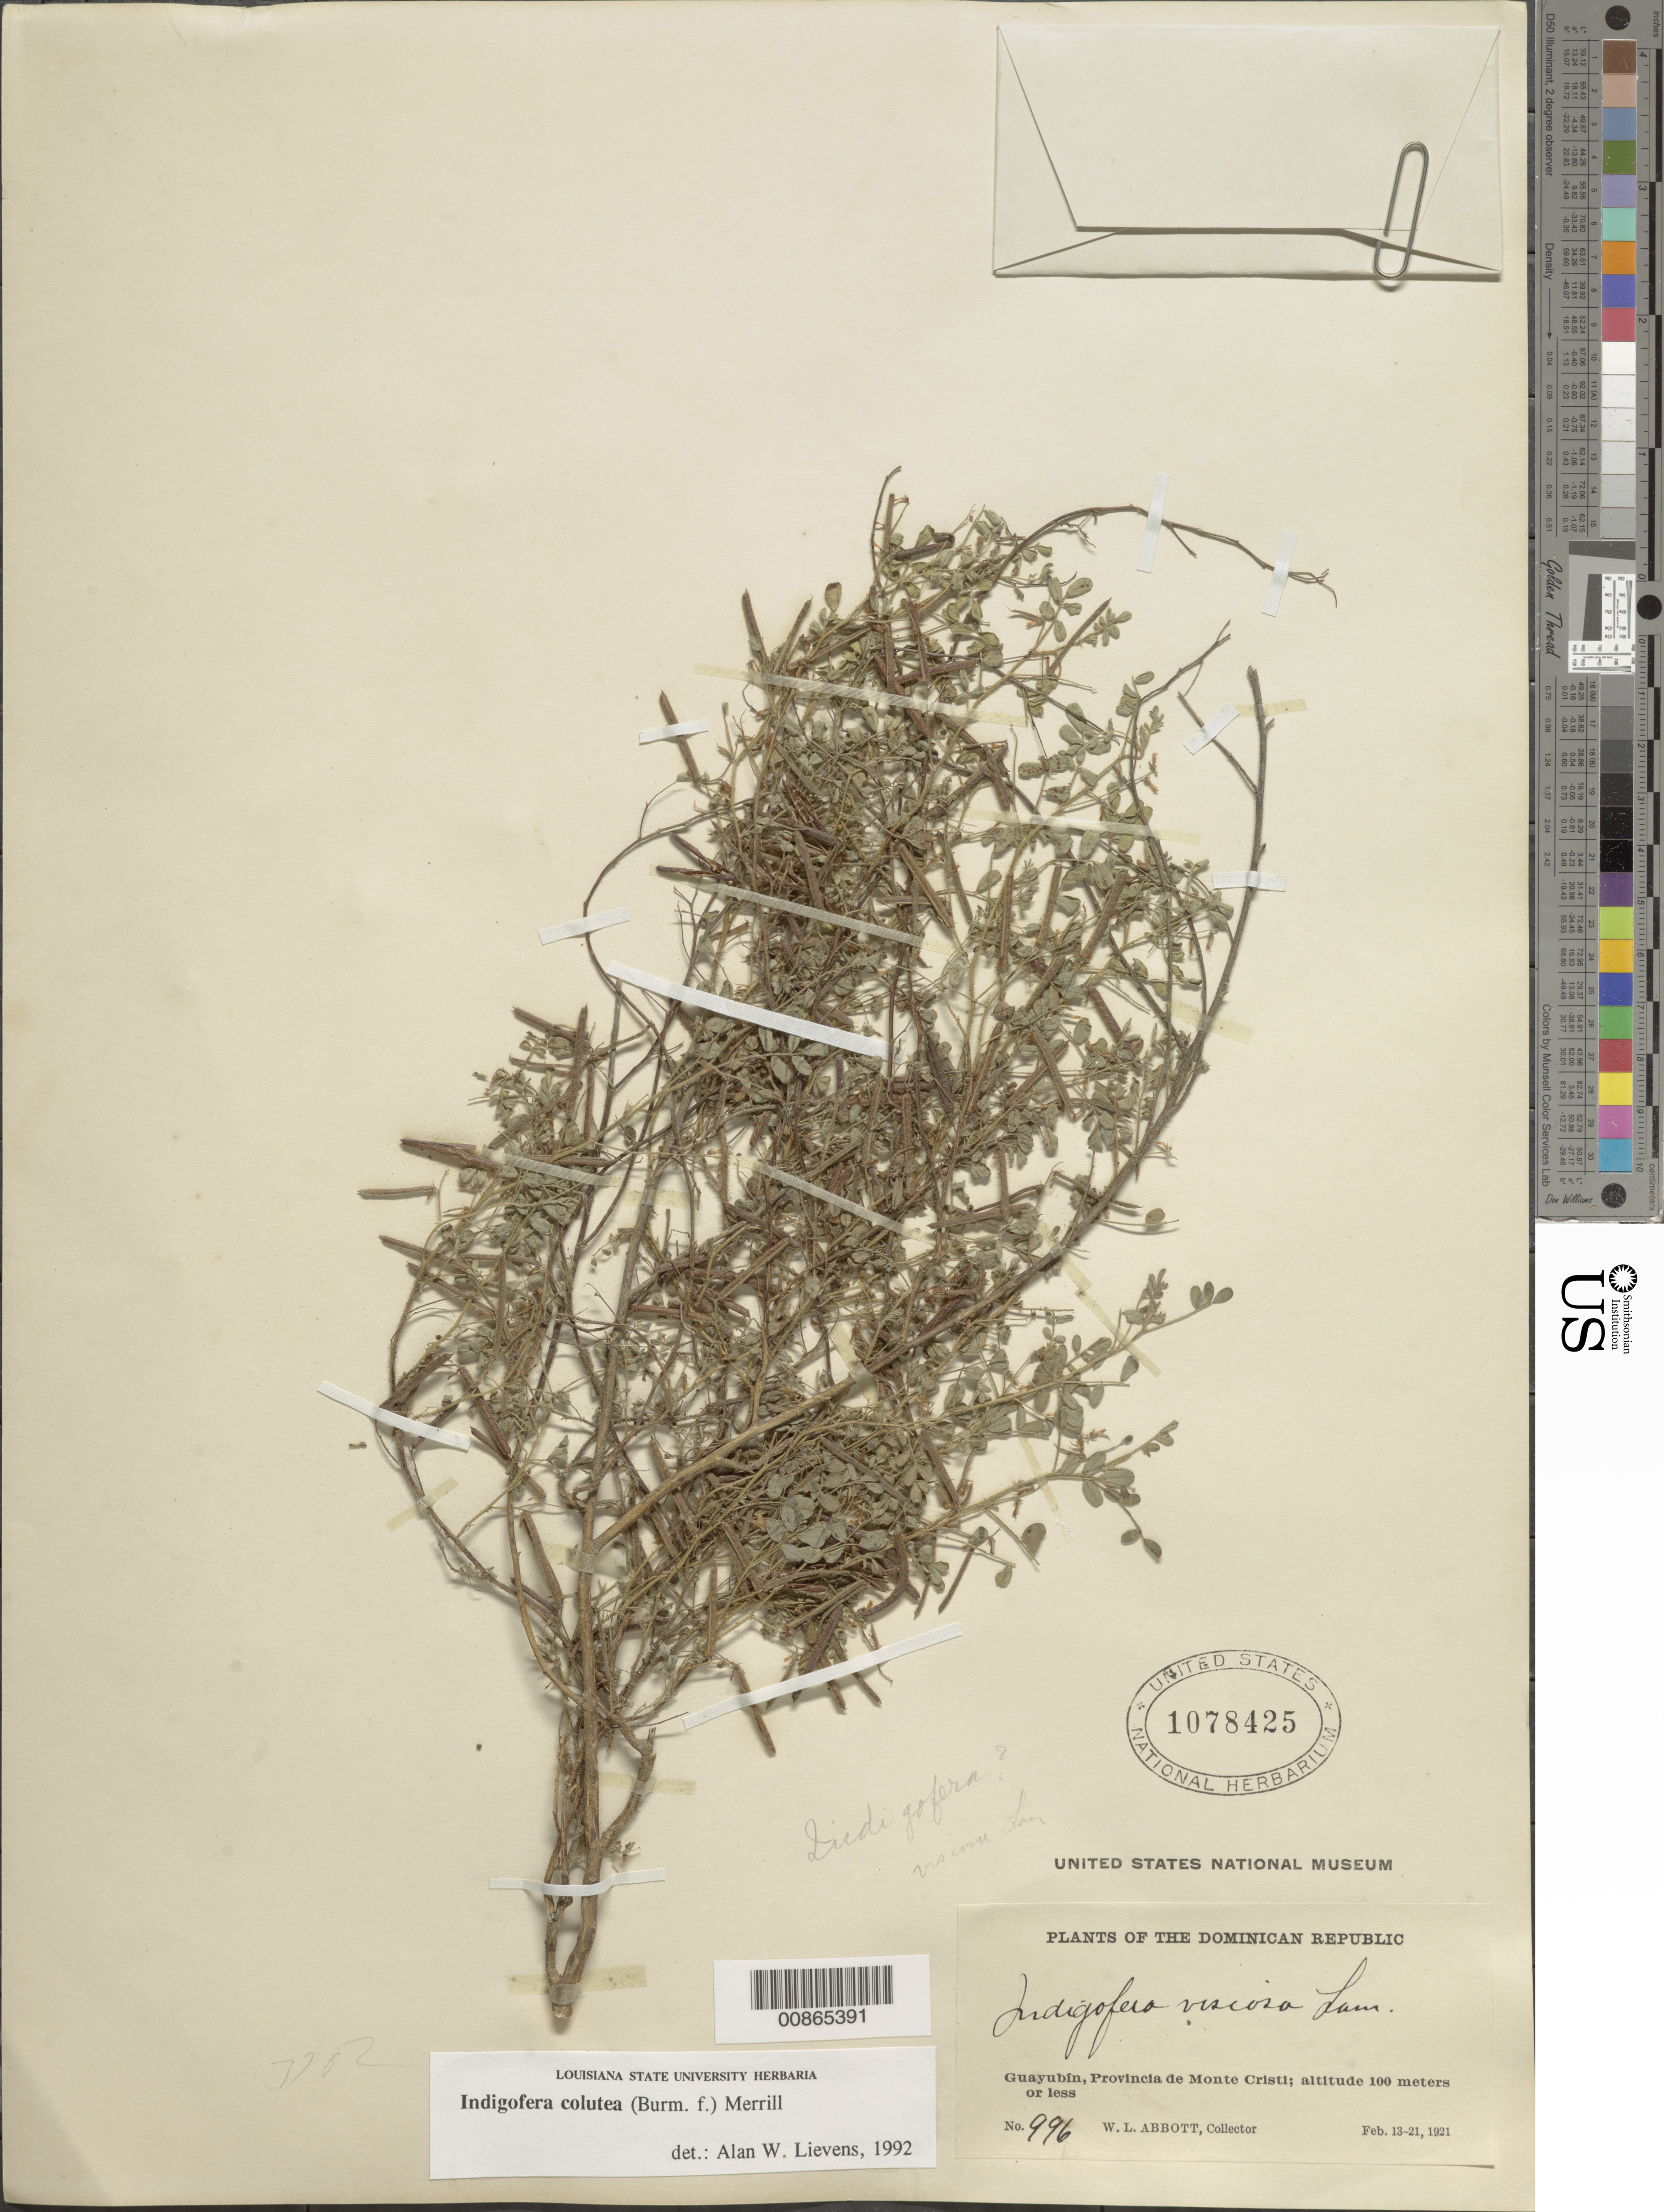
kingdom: Plantae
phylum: Tracheophyta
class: Magnoliopsida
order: Fabales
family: Fabaceae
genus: Indigofera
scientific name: Indigofera colutea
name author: (Burm. f.) Merr.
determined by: Lievens, A. W., (LSU), Louisiana State University Herbarium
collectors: W. L. Abbott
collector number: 996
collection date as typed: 13 Feb 1921 to 21 Feb 1921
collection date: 1921-02-13/1921-02-21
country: Dominican Republic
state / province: Monte Cristi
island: Hispaniola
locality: Guayubín.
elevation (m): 100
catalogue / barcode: US 1078425